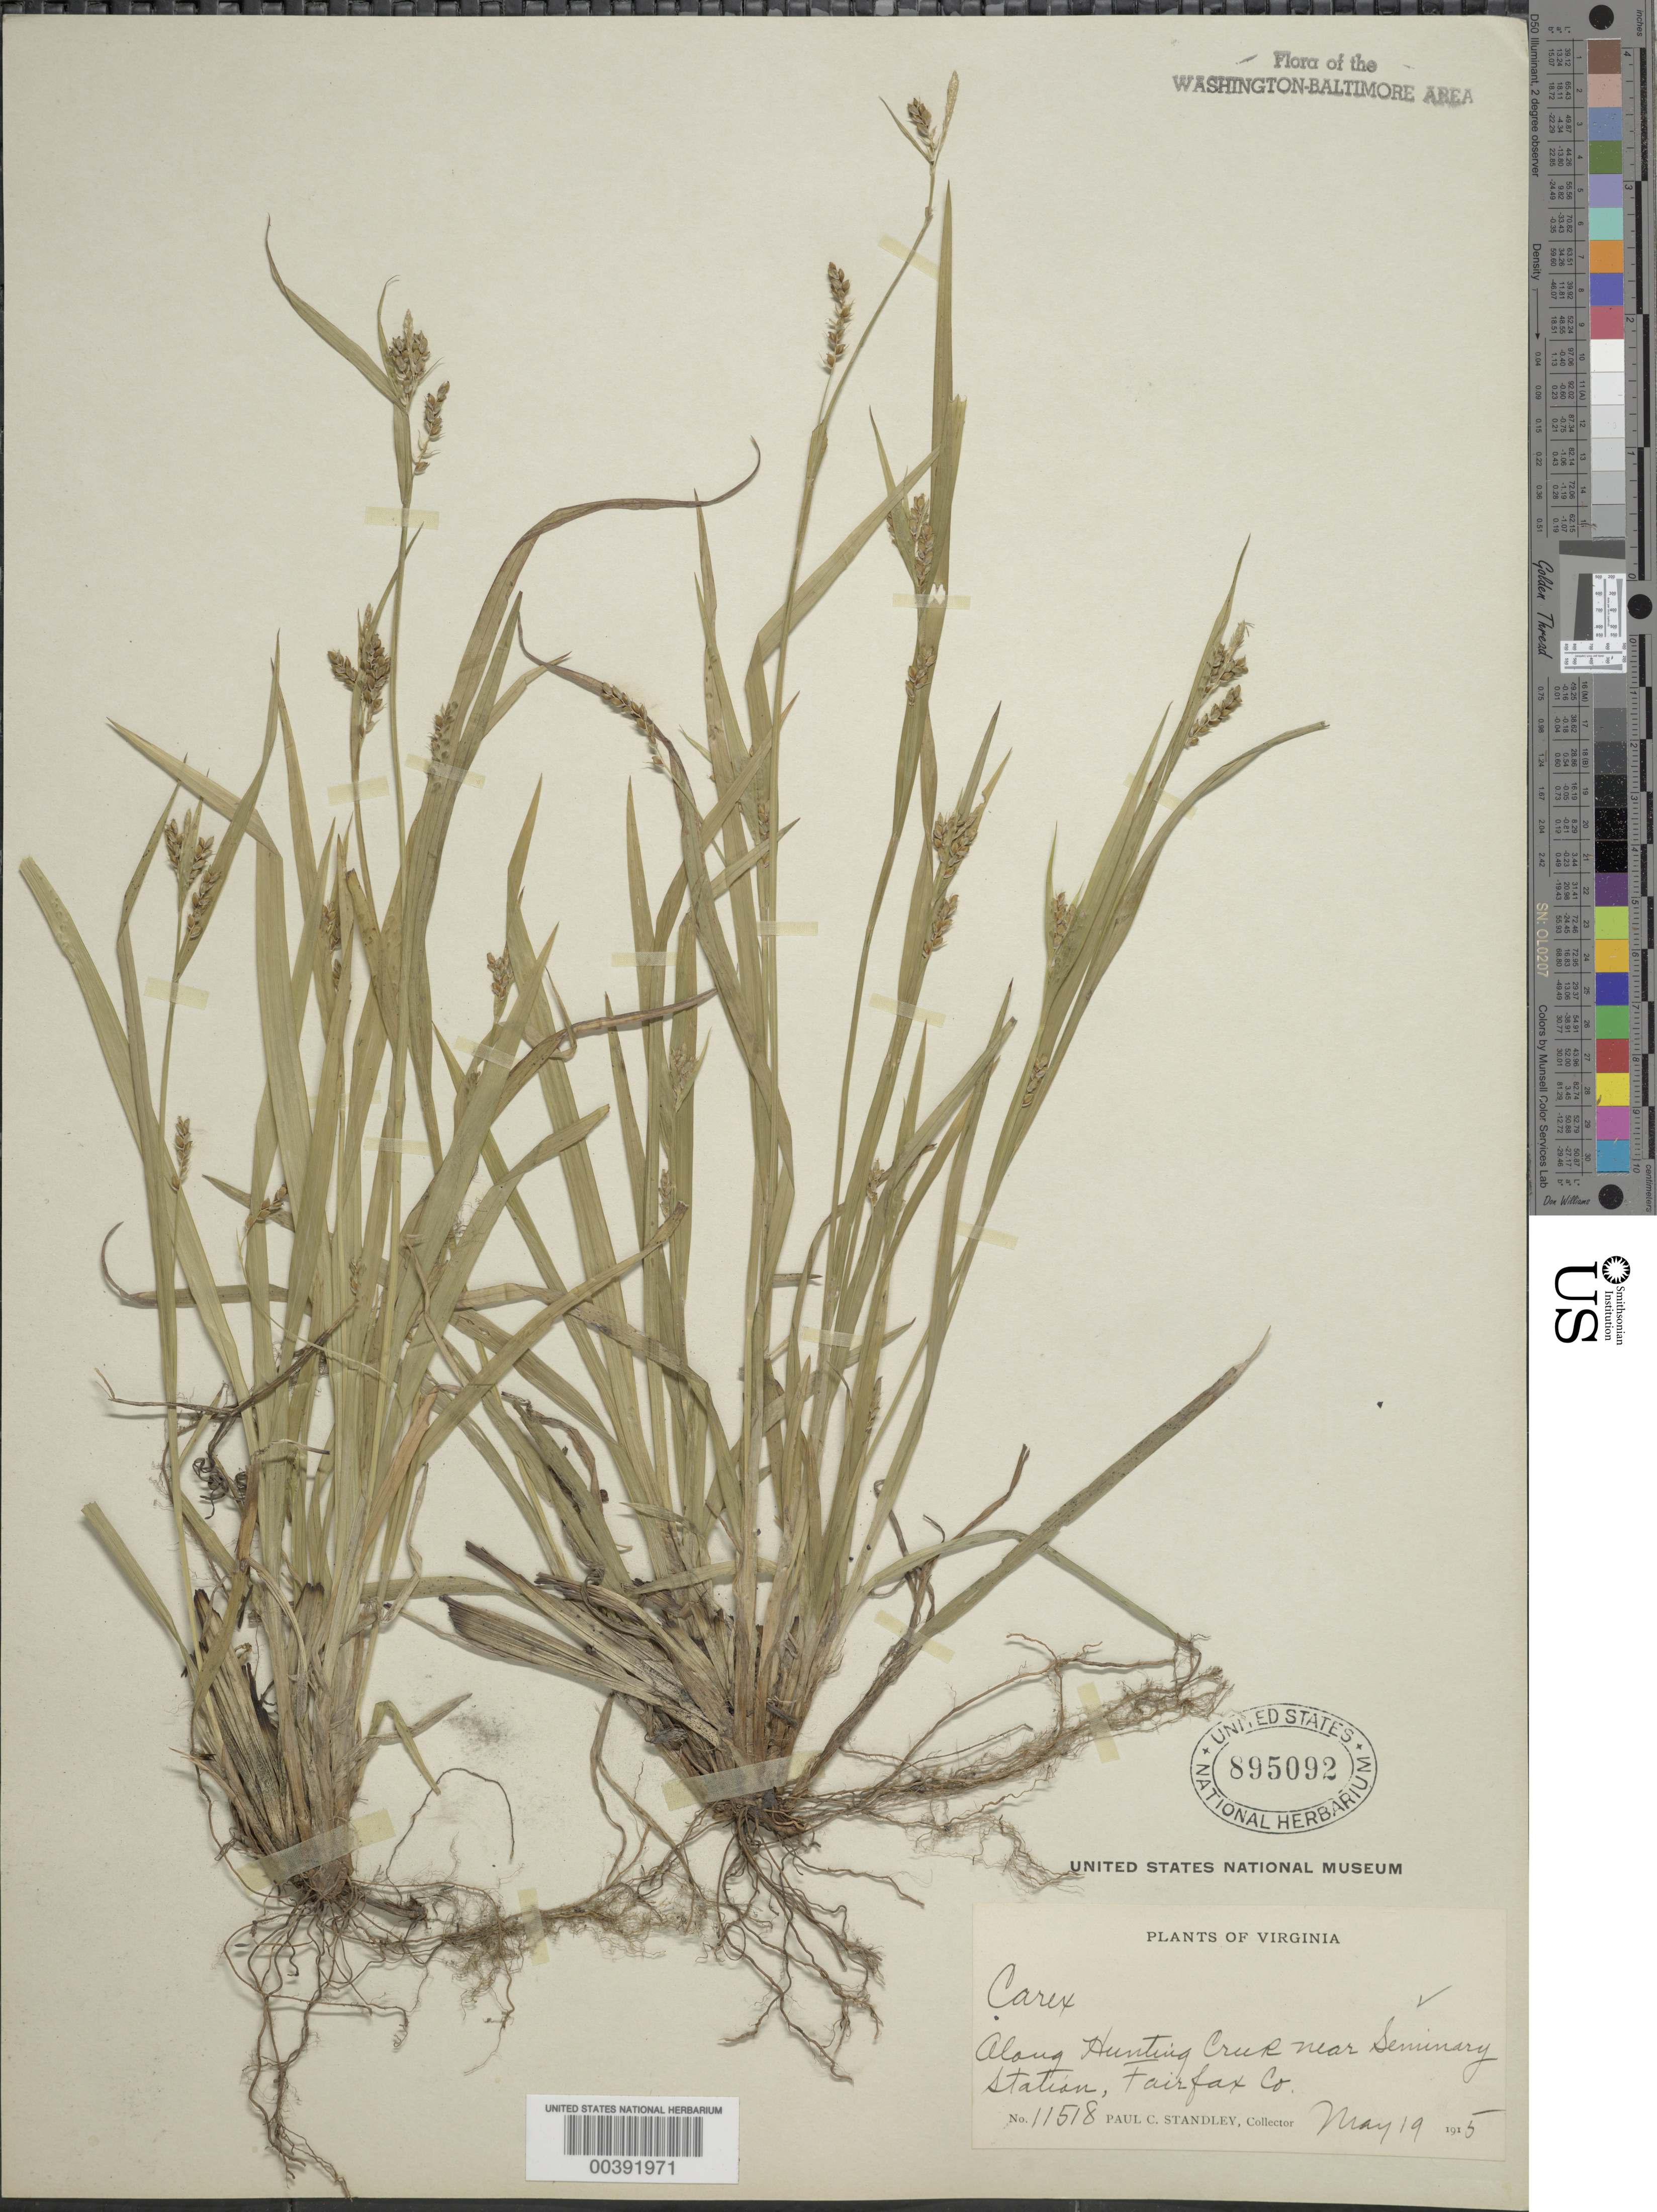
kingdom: Plantae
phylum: Tracheophyta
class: Liliopsida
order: Poales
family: Cyperaceae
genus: Carex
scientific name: Carex blanda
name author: Dewey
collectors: P. C. Standley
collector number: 11518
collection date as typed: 19 May 1915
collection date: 1915-05-19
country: United States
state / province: Virginia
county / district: Fairfax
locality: Hunting Creek, near Seminary Station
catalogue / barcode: US 895092